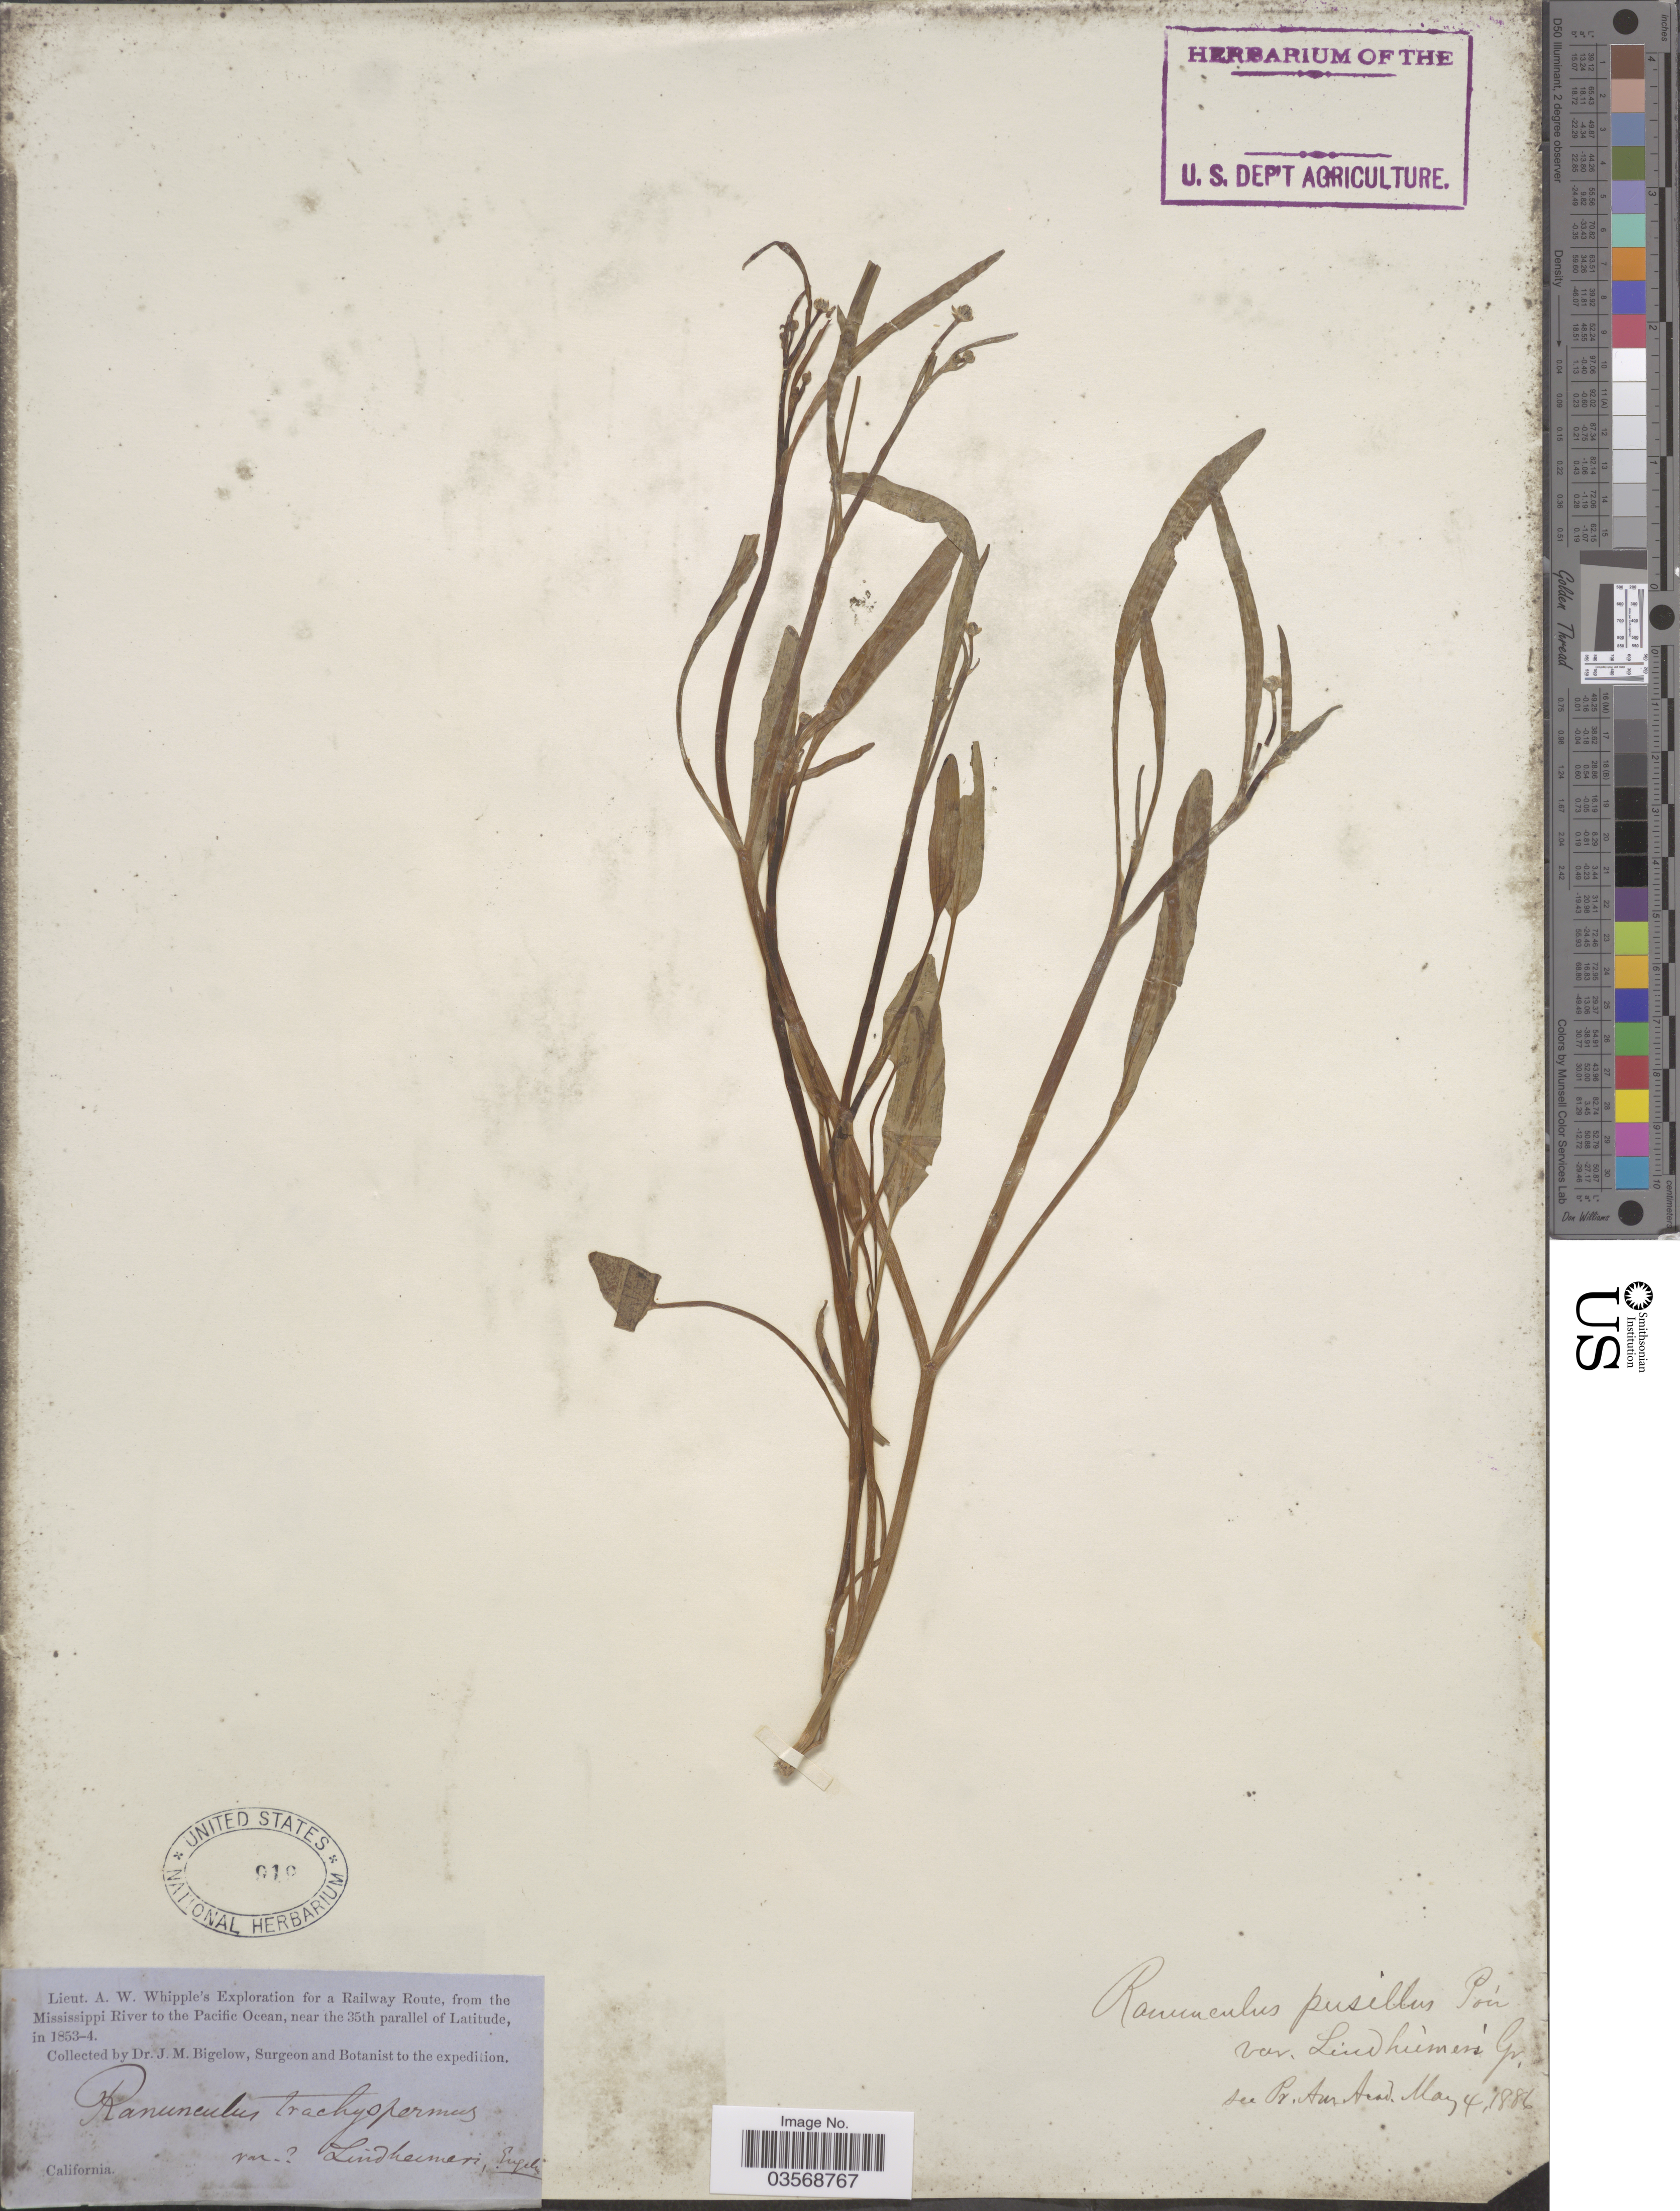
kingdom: Plantae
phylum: Tracheophyta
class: Magnoliopsida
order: Ranunculales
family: Ranunculaceae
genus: Ranunculus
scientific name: Ranunculus pusillus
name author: Poir.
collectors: J. M. Bigelow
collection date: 1853/1854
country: United States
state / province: California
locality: Railway Route, from the Mississippi River to the Pacific Ocean.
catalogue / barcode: US 919